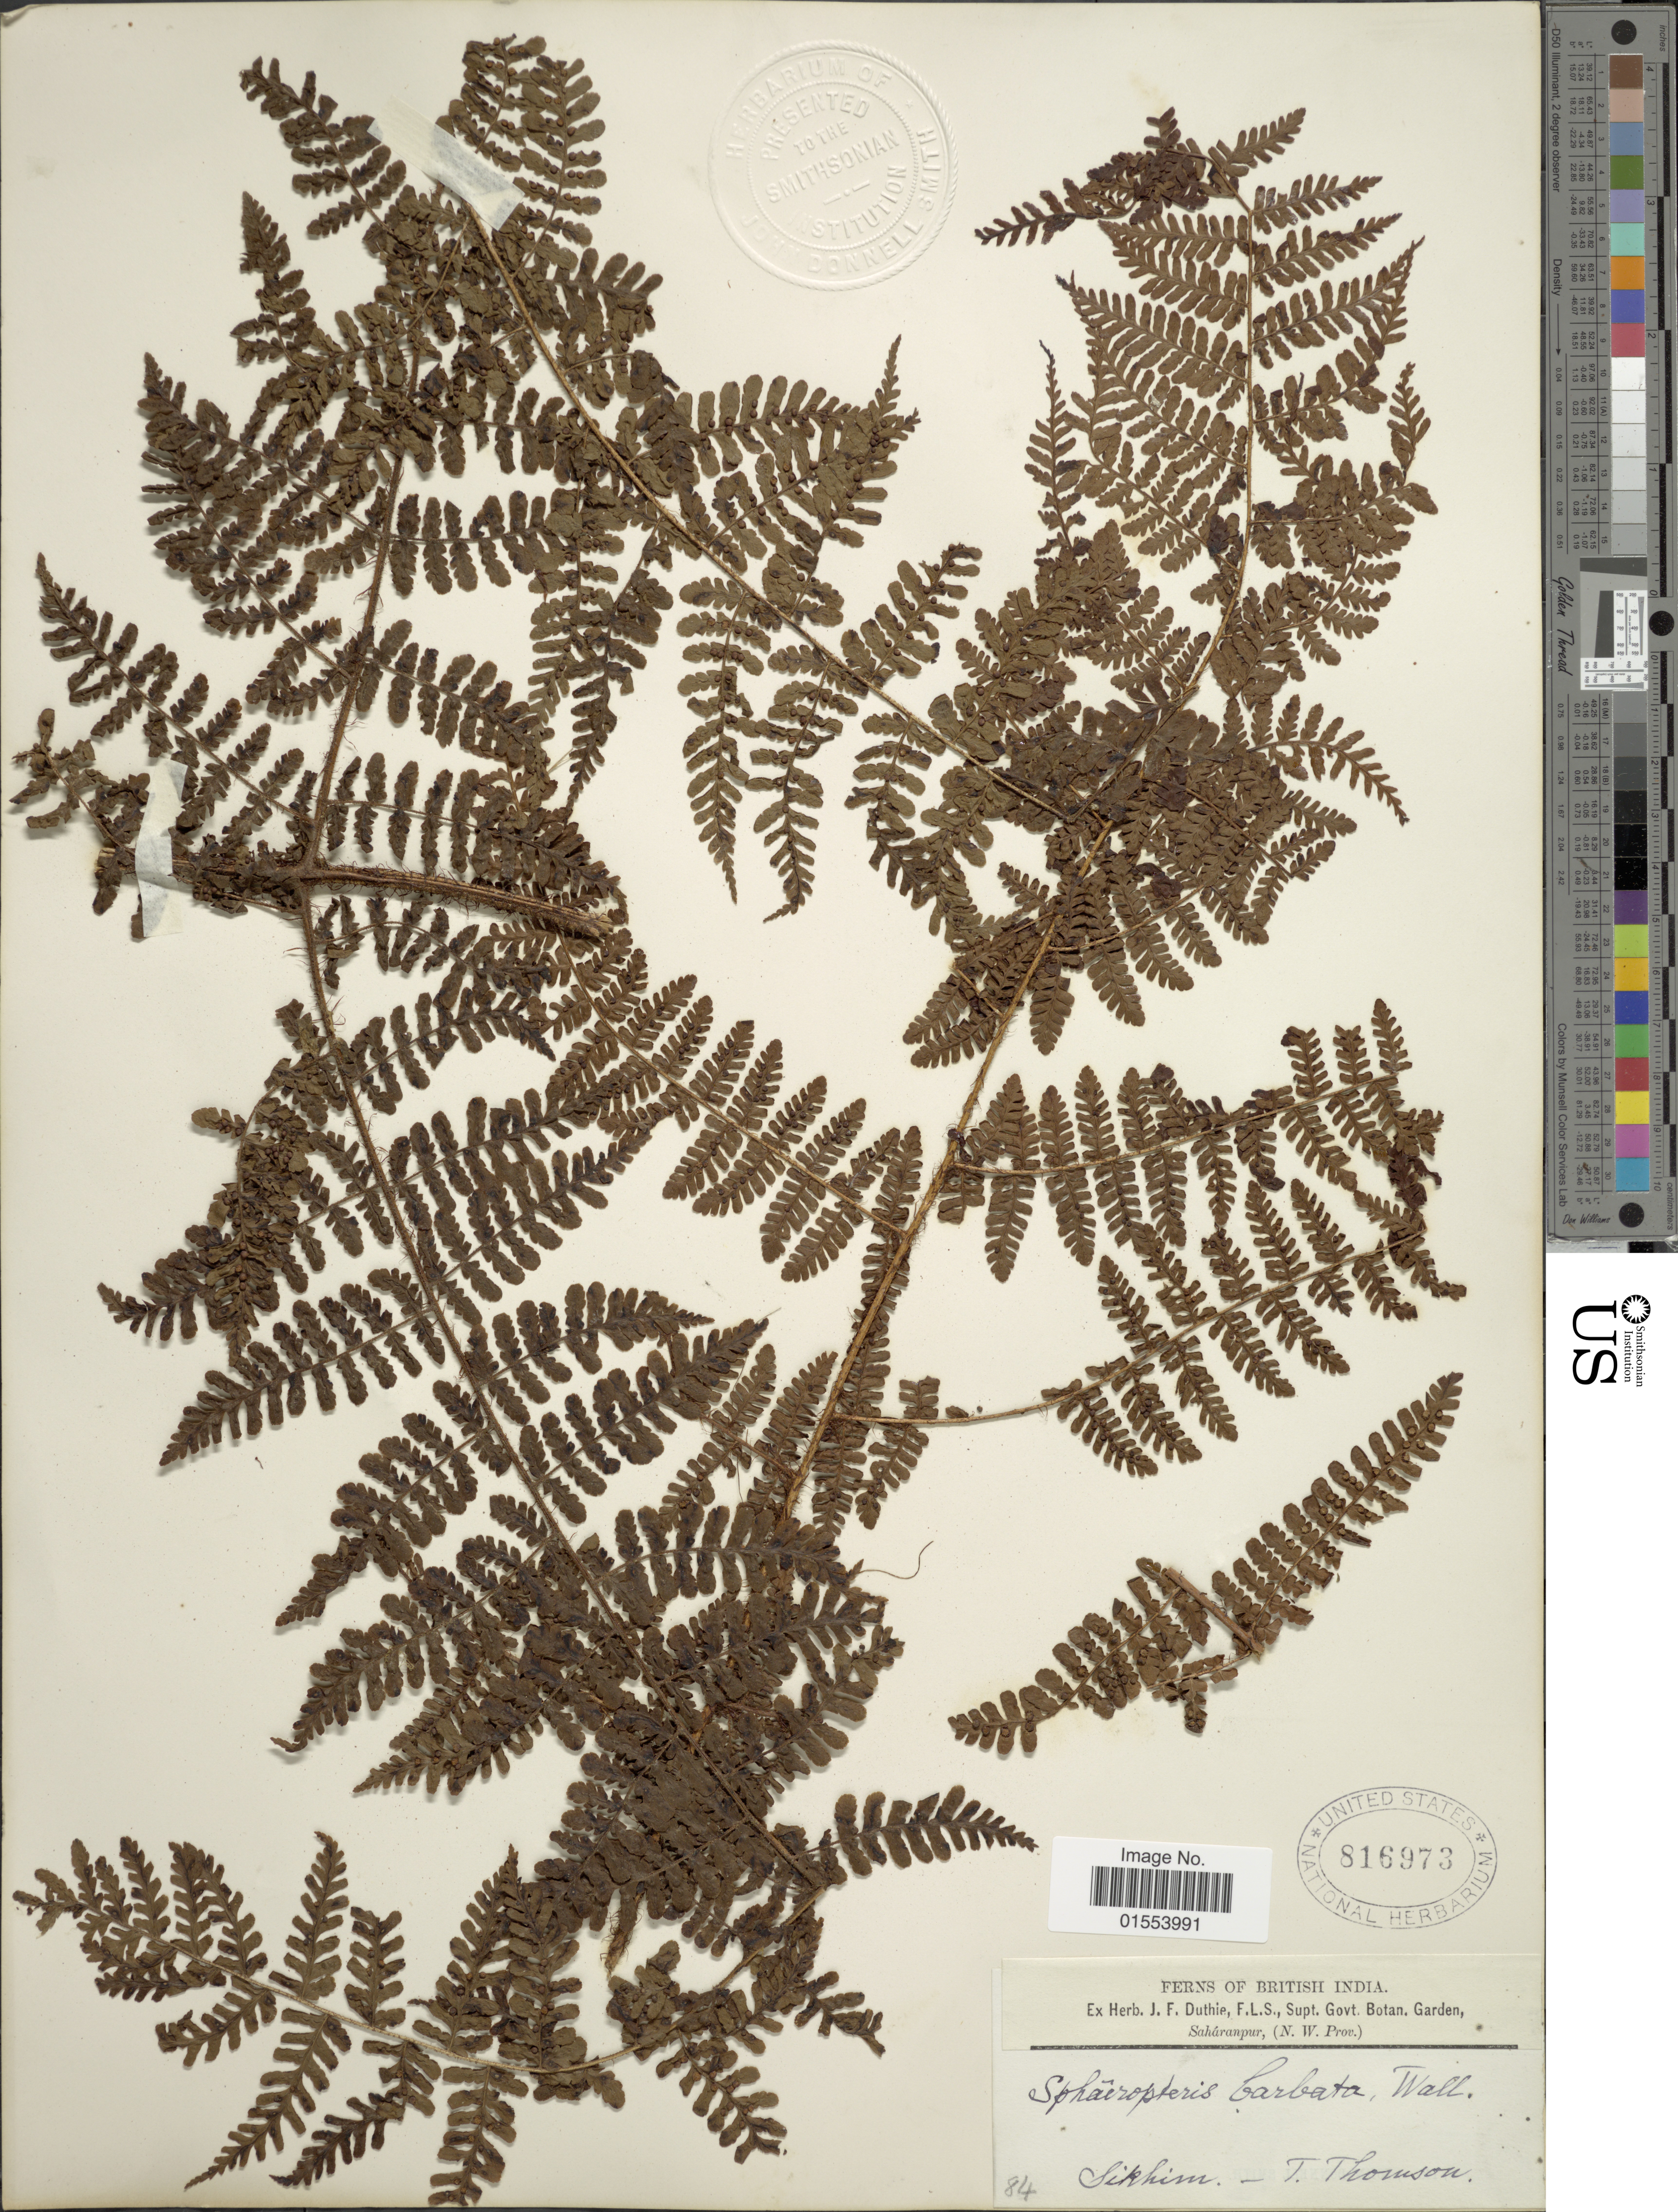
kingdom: Plantae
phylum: Tracheophyta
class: Polypodiopsida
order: Polypodiales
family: Dryopteridaceae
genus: Dryopteris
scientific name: Dryopteris cyatheoides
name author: (Kaulf.) Kuntze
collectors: T. Thomson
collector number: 84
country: India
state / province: Sikkim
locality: British India. Sikkim. Saharanpur, (N. W. Prov.)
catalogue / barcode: US 816973